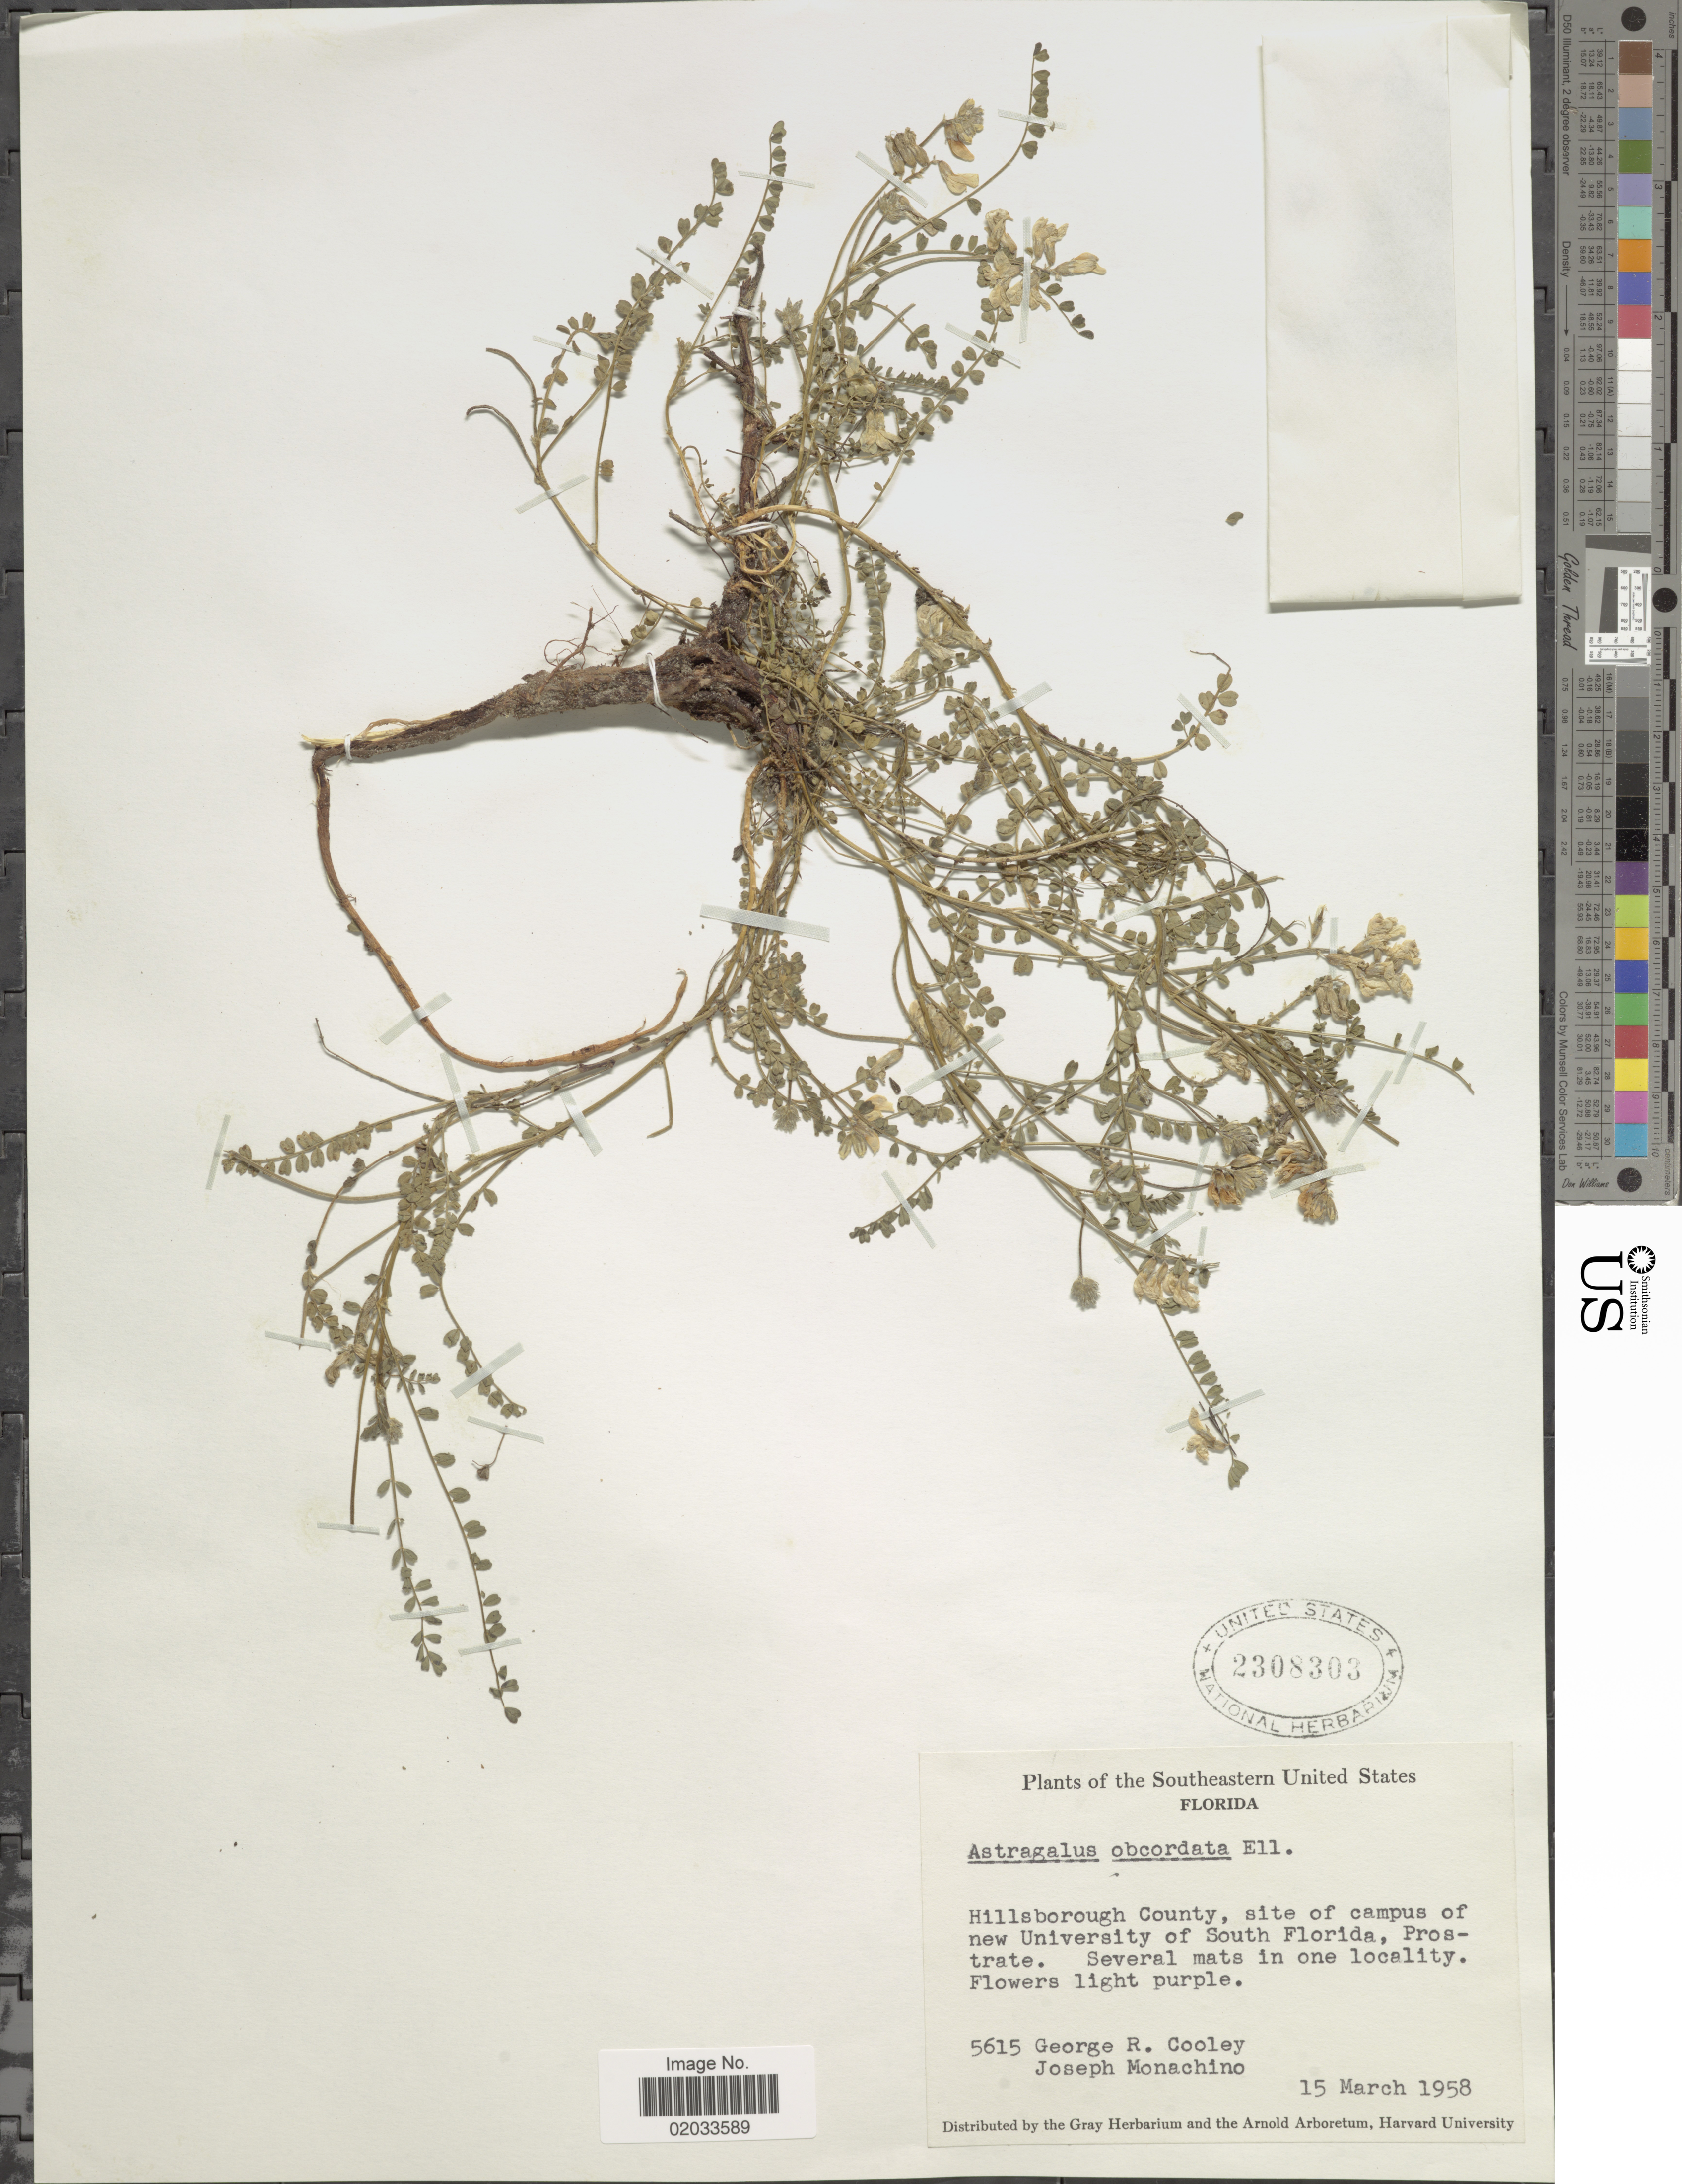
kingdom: Plantae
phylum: Tracheophyta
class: Magnoliopsida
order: Fabales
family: Fabaceae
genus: Astragalus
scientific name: Astragalus obcordatus Boiss., nom. illeg.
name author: Boiss.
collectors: G. R. Cooley & J. V. Monachino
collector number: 5615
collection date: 1958-03-15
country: United States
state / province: Florida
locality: Hillsborough County, site of campus of new University of South Florida.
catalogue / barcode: US 2308303